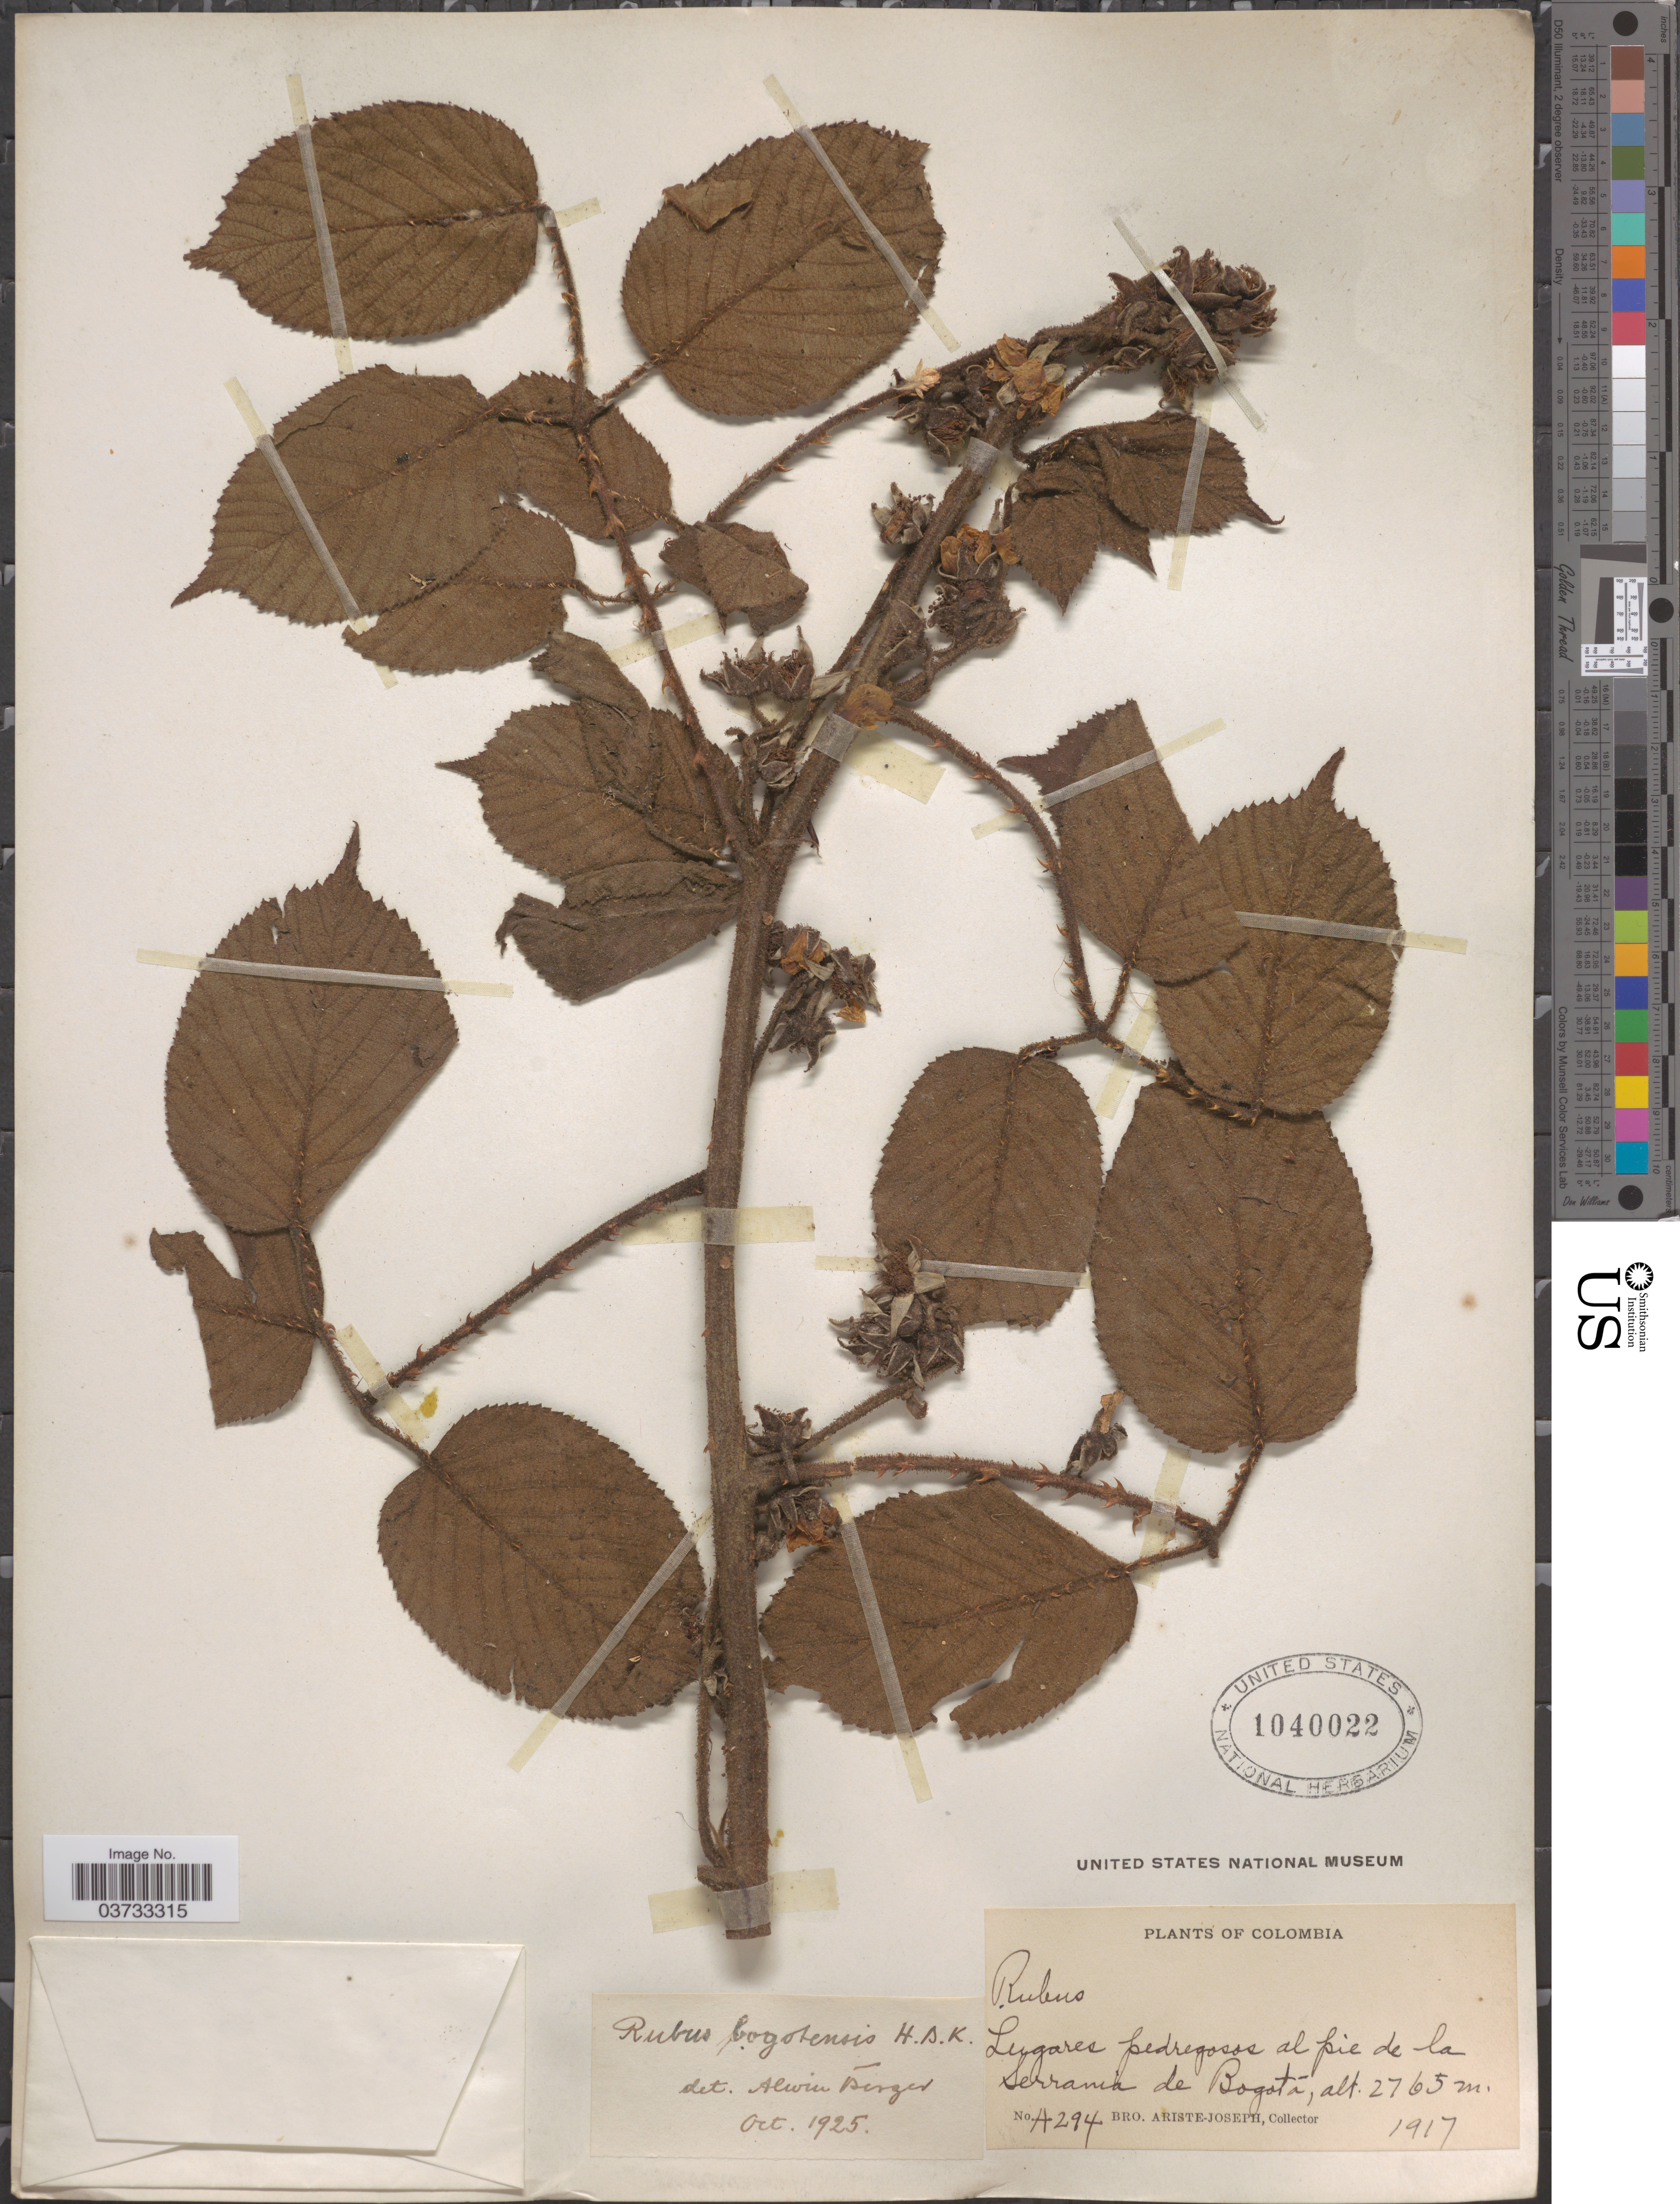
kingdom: Plantae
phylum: Tracheophyta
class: Magnoliopsida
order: Rosales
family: Rosaceae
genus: Rubus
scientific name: Rubus bogotensis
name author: Kunth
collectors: Bro. Ariste-Joseph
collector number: A294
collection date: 1917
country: Colombia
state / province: Bogota D.C.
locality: Lugares pedregosos al pie de la Serrania de Bogotá.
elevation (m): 2765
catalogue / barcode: US 1040022